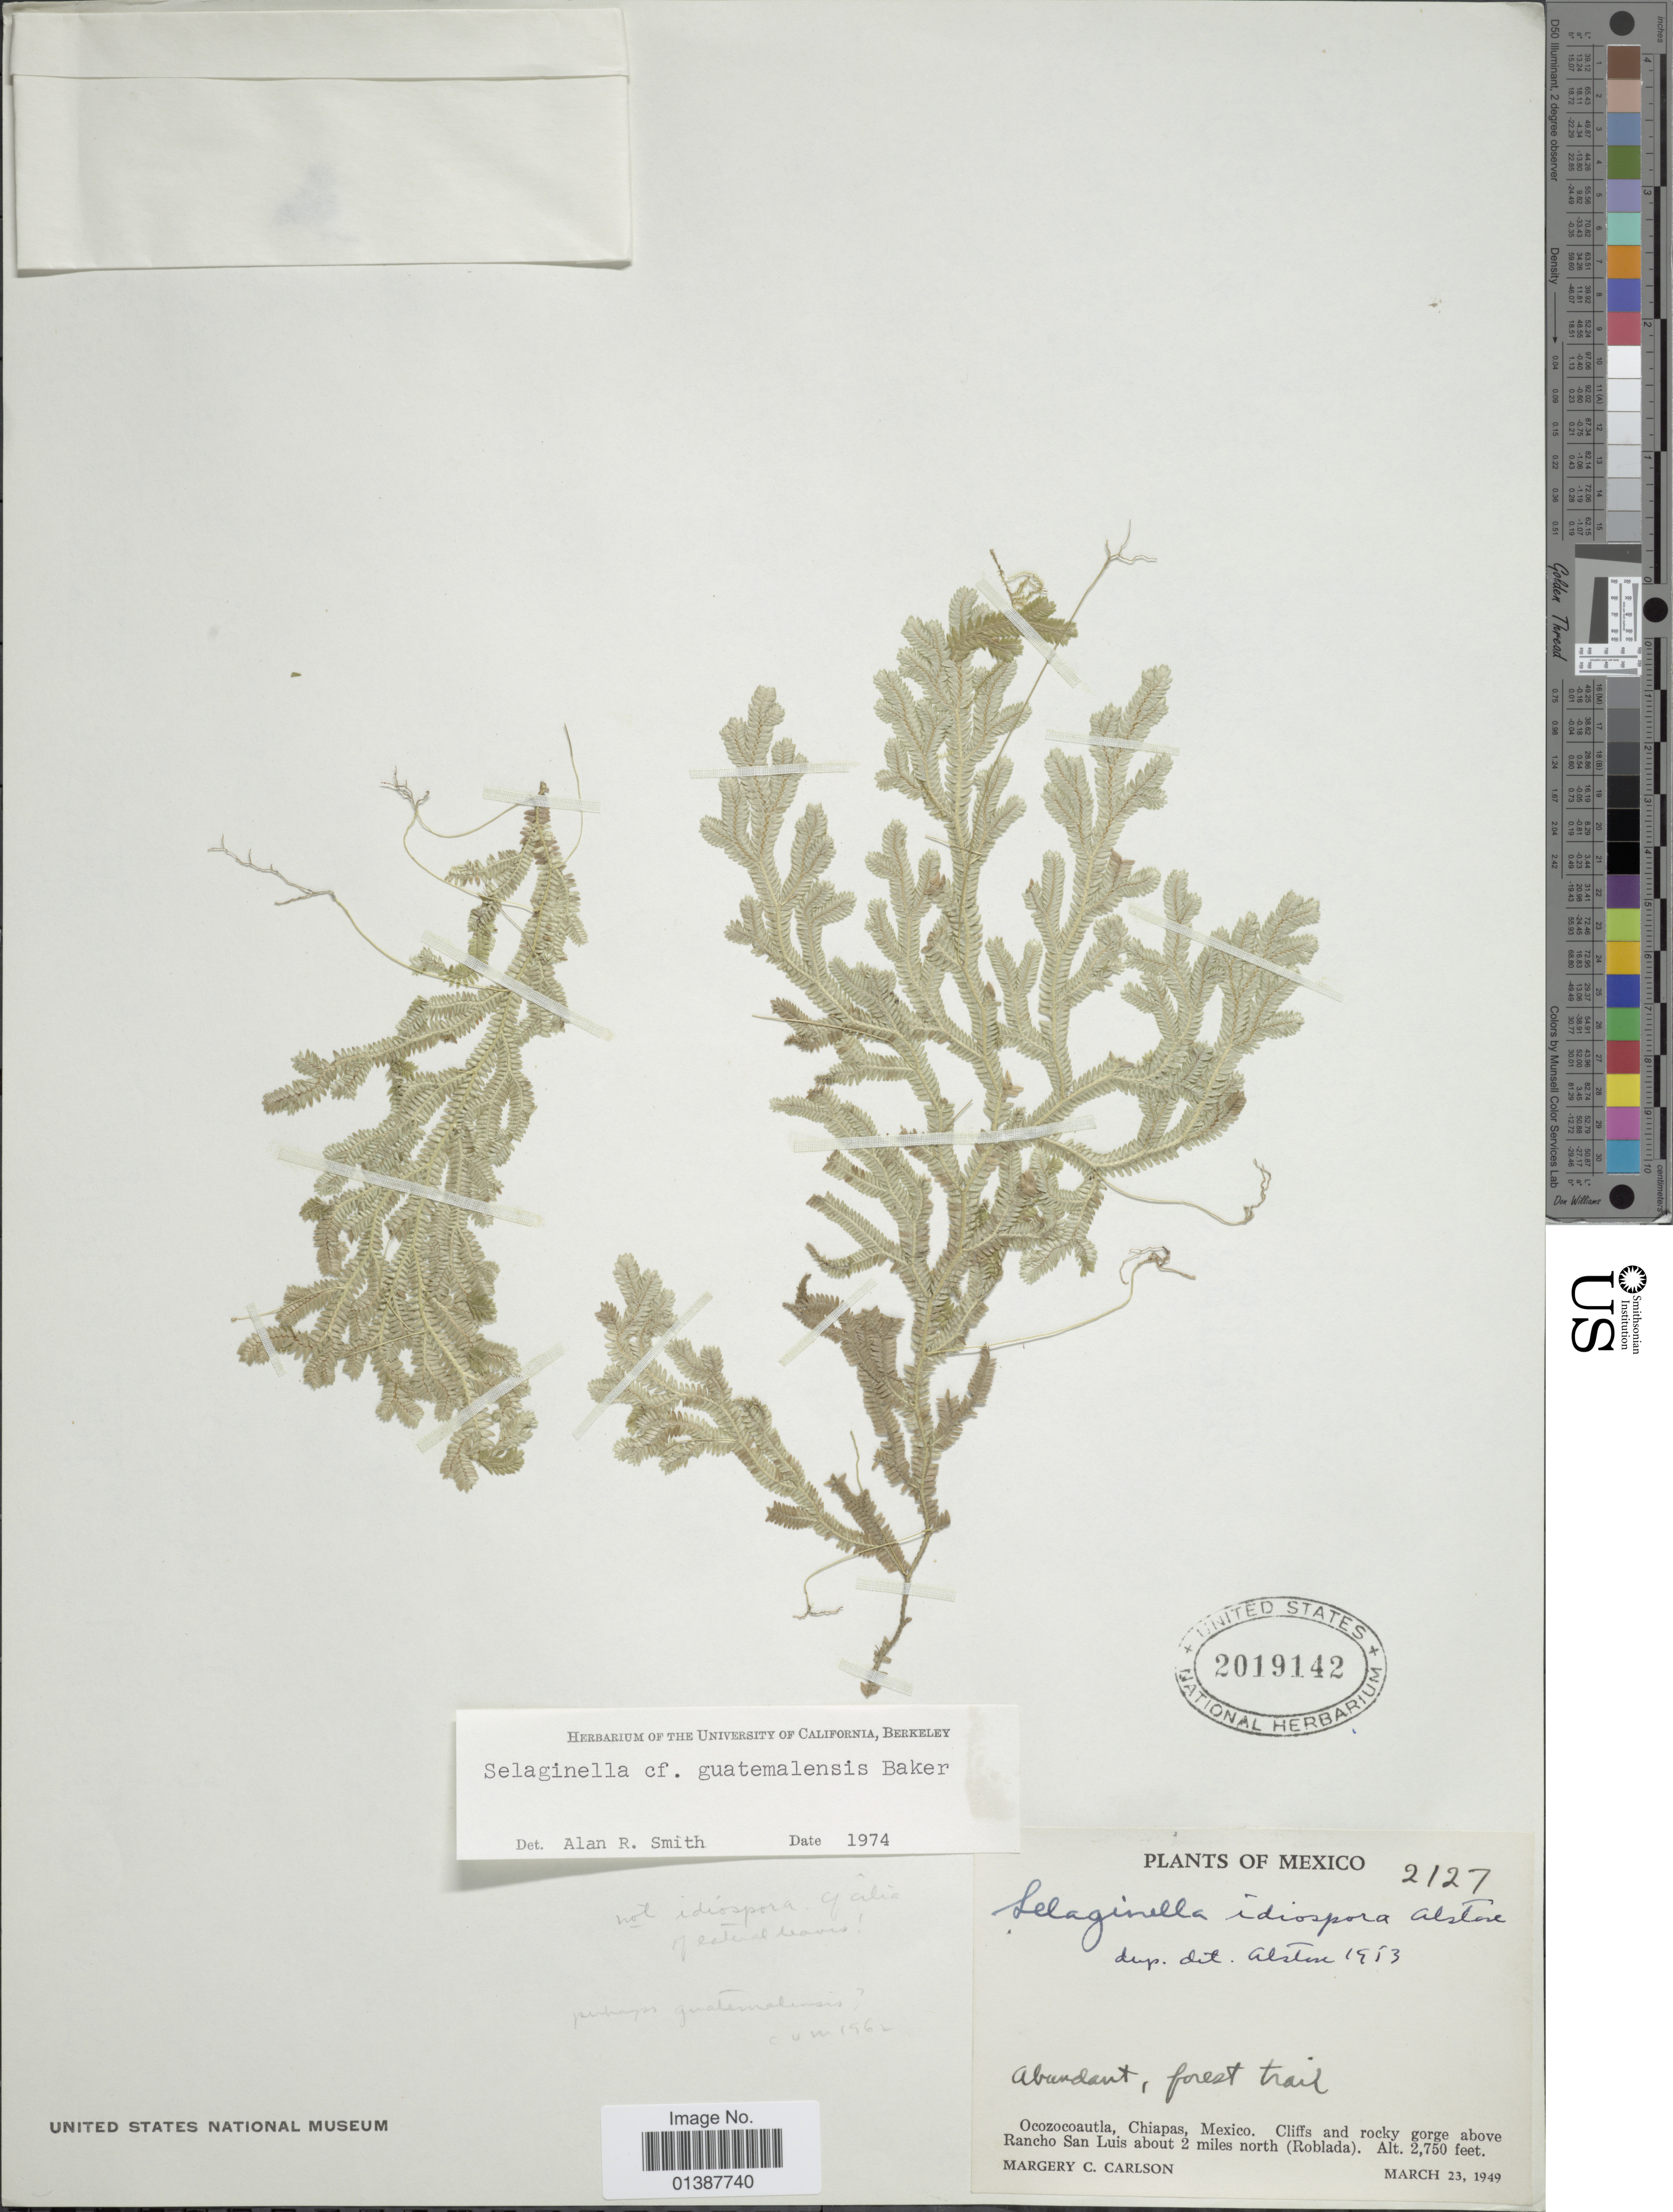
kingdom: Plantae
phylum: Tracheophyta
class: Lycopodiopsida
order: Selaginellales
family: Selaginellaceae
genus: Selaginella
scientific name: Selaginella guatemalensis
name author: Baker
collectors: M. C. Carlson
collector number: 2127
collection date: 1949-03-23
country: Mexico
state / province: Chiapas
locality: Ocozocoautla, Cliffs and rocky gorge above Rancho San Luis about 2 miles nort (Roblada)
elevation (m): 838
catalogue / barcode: US 2019142